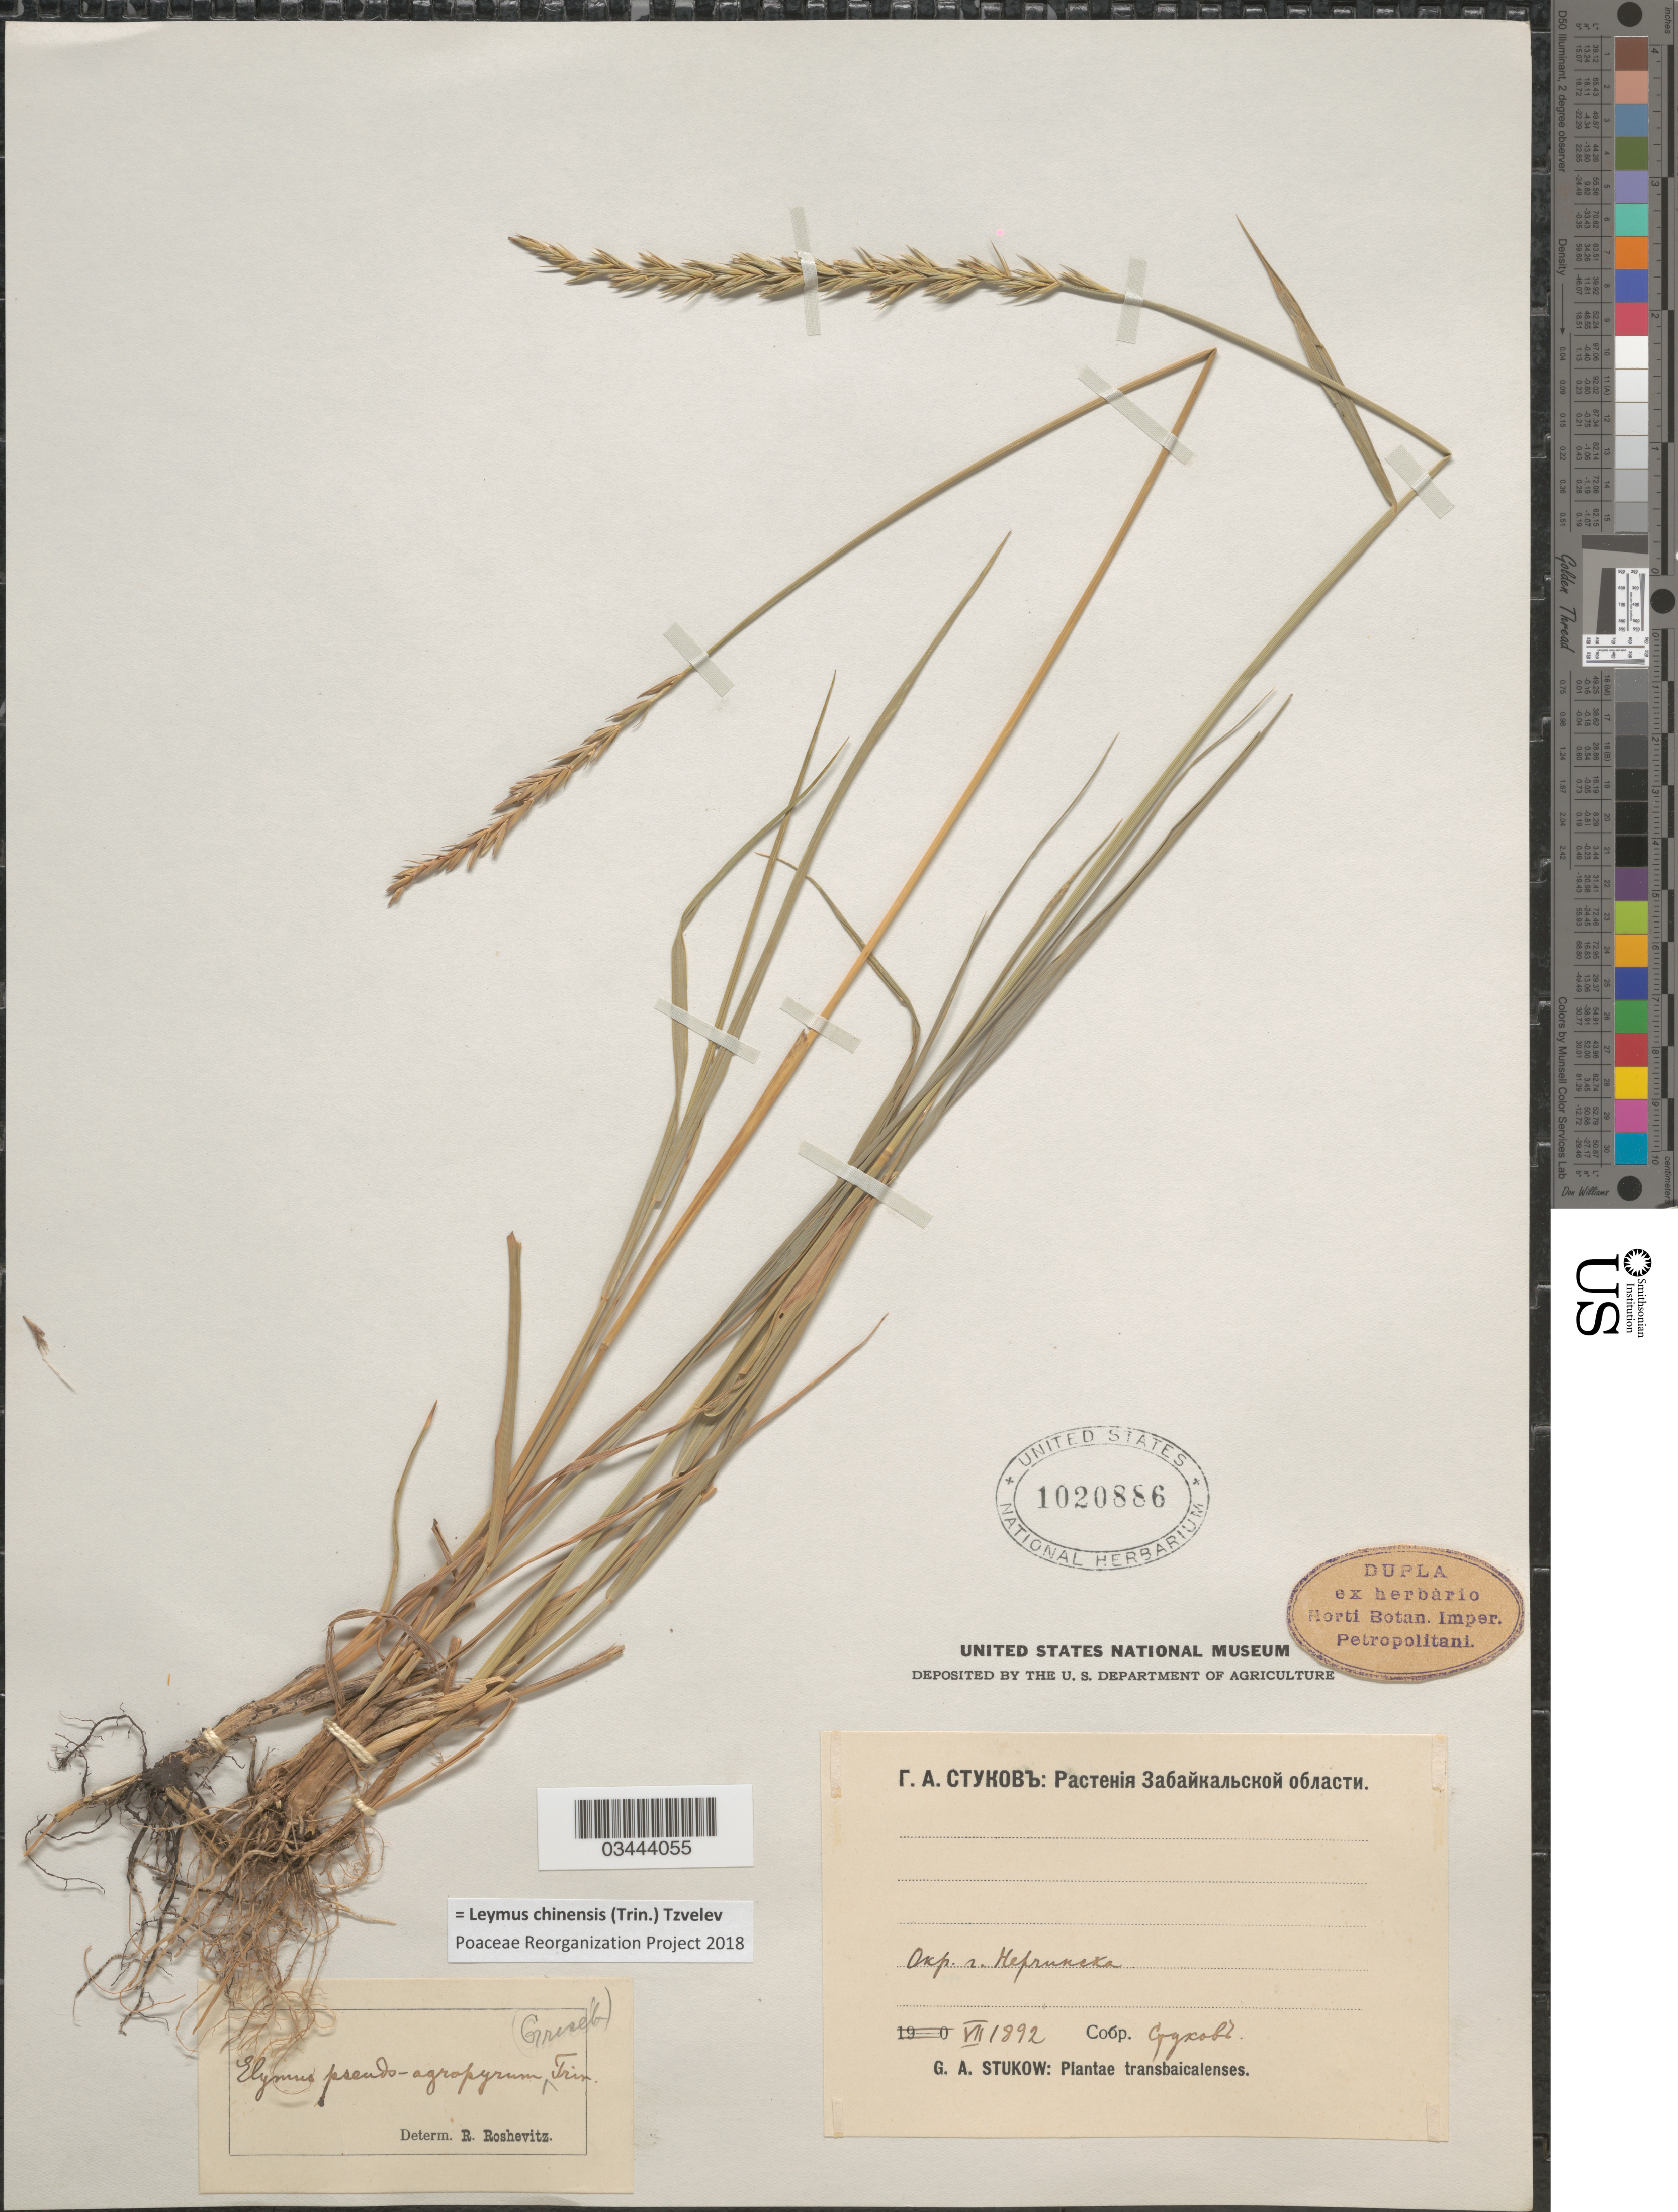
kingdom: Plantae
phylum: Tracheophyta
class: Liliopsida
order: Poales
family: Poaceae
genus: Leymus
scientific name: Leymus chinensis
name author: (Trin.) Tzvelev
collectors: G. Stukow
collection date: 1892-07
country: Russian Federation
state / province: Zabaykalsky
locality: Vicinity of Nerchinsk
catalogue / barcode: US 1020886